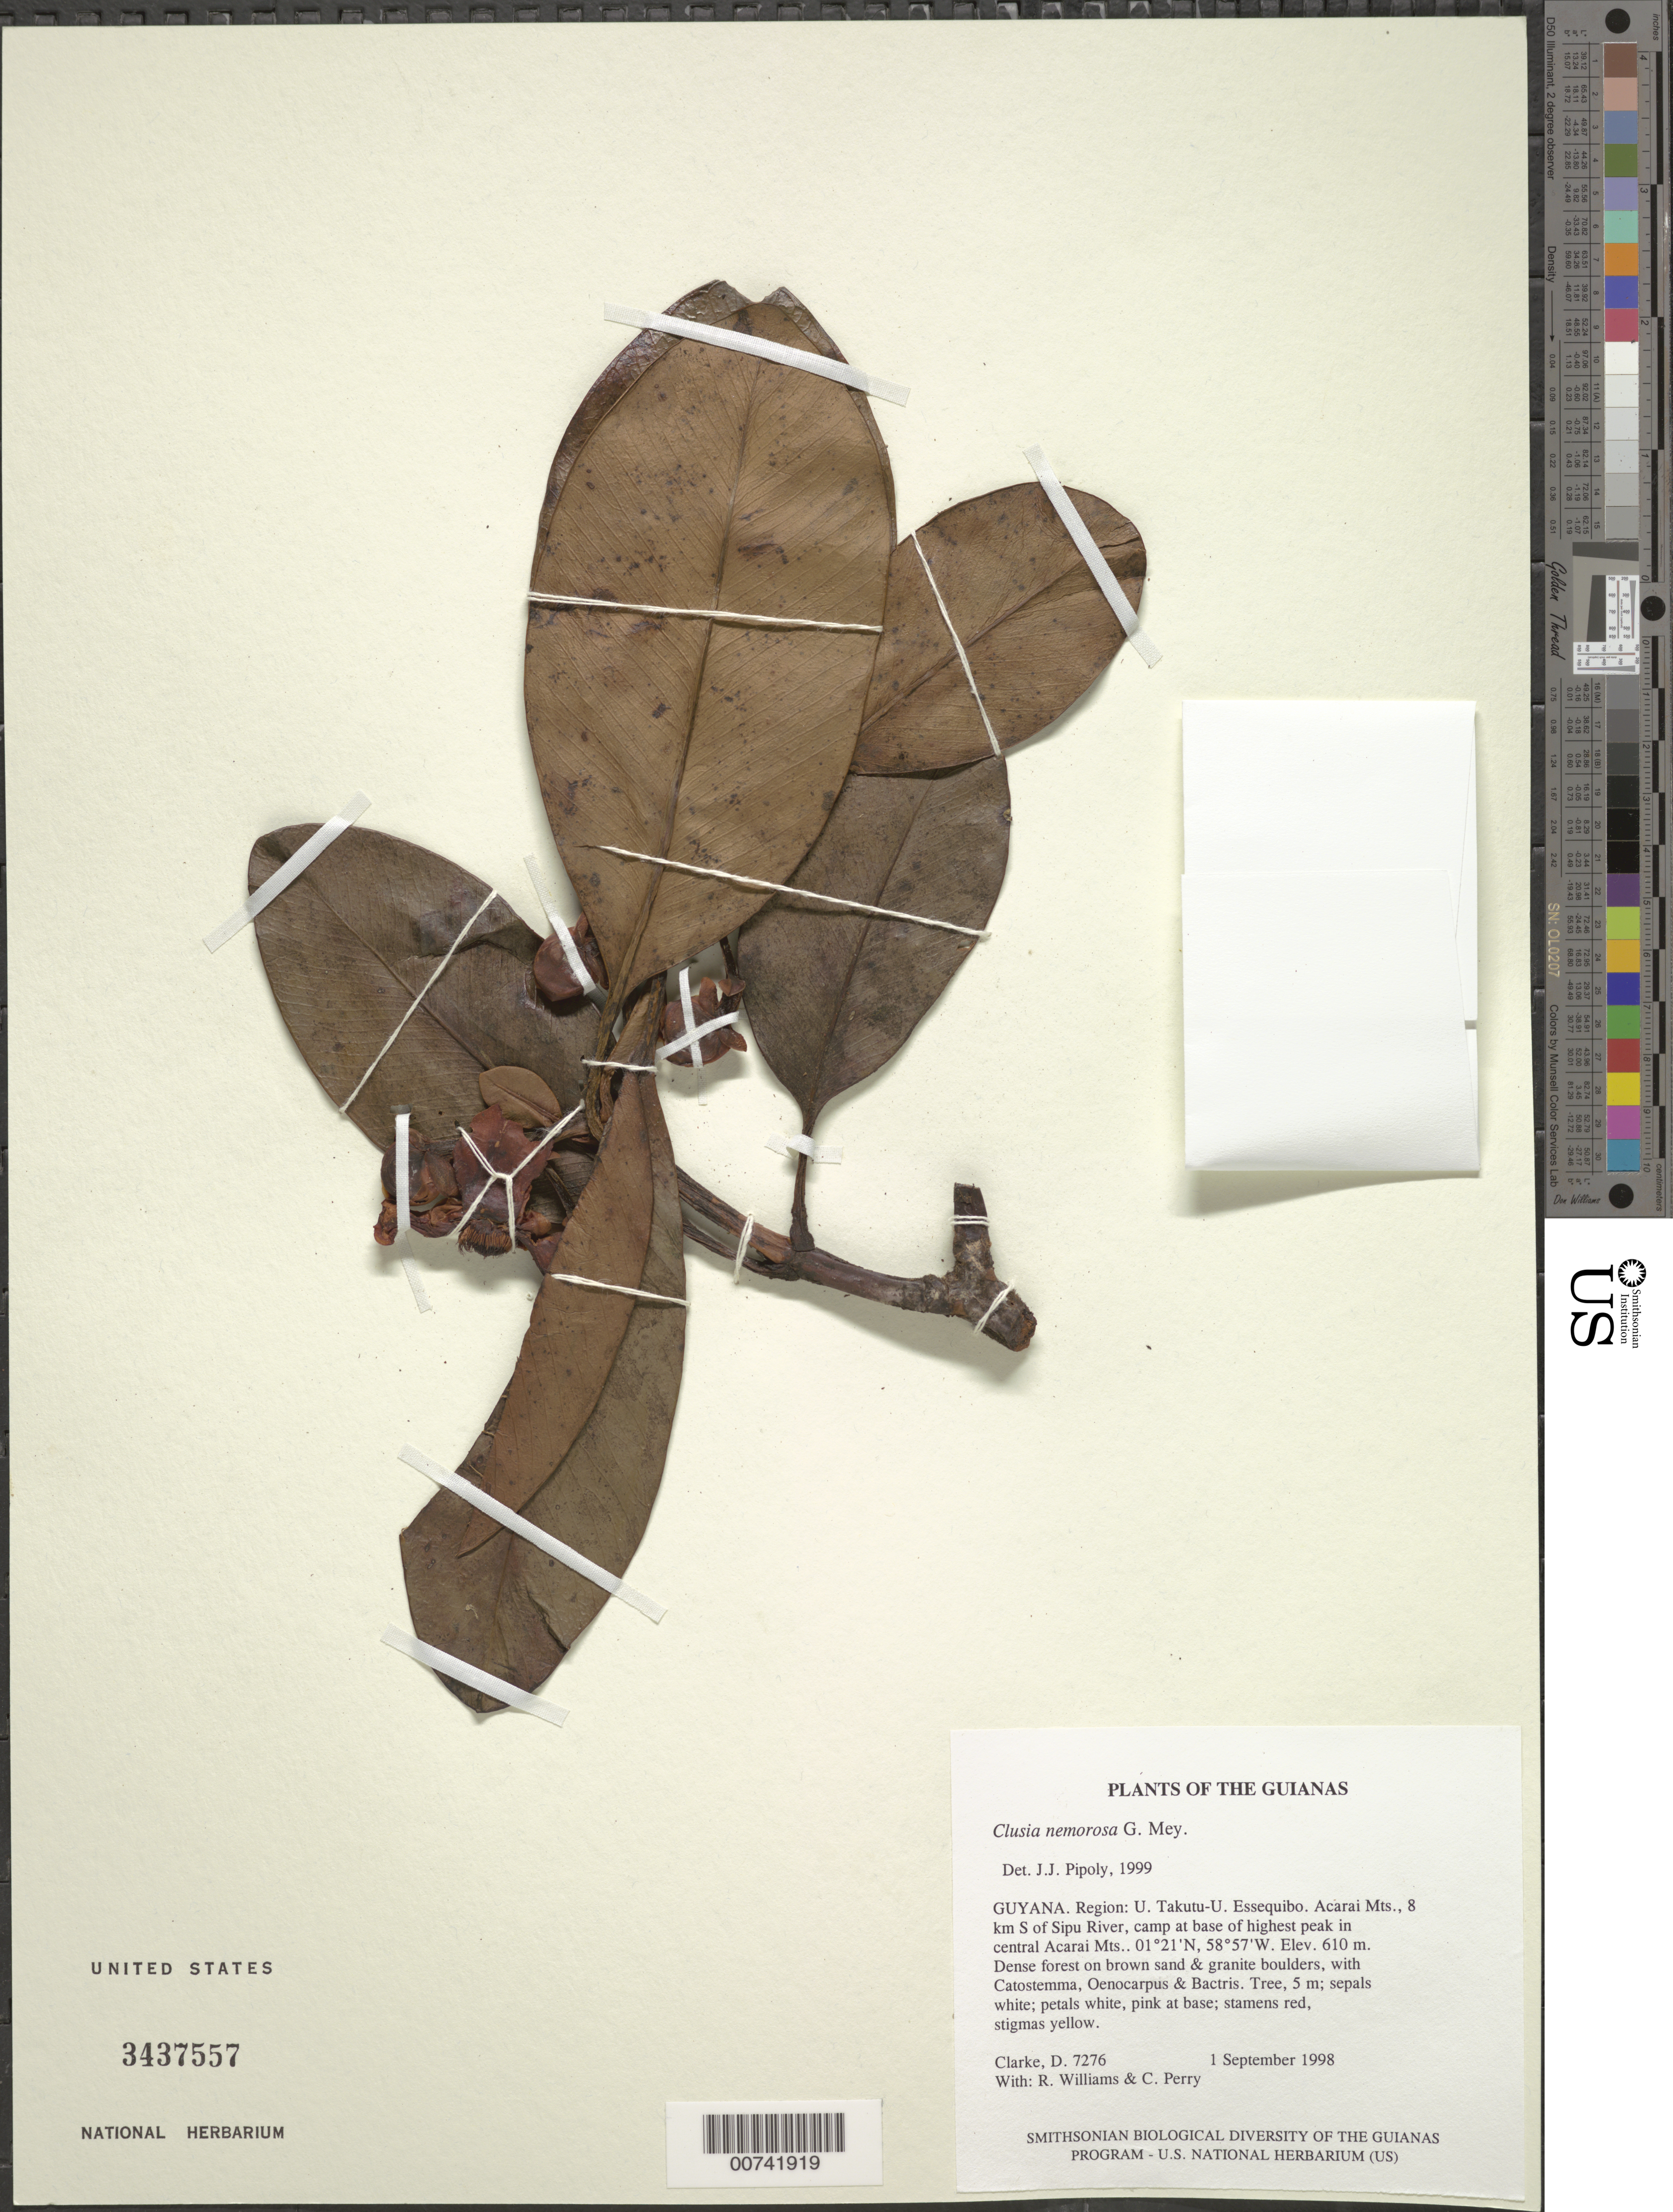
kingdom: Plantae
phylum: Tracheophyta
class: Magnoliopsida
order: Malpighiales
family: Clusiaceae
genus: Clusia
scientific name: Clusia nemorosa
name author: G. Mey.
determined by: Pipoly, J. J., III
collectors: H. D. Clarke, R. Williams & C. Perry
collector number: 7276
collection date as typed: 1 September 1998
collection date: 1998-09-01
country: Guyana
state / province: U. Takutu-U. Essequibo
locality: Acarai Mts., 10 km S of Sipu River, summit of highest peak in central Acarai Mts.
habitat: Dense forest on brown sand & granite boulders, with Catostemma, Oenocarpus & Bactris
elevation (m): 1100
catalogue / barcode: US 3437557